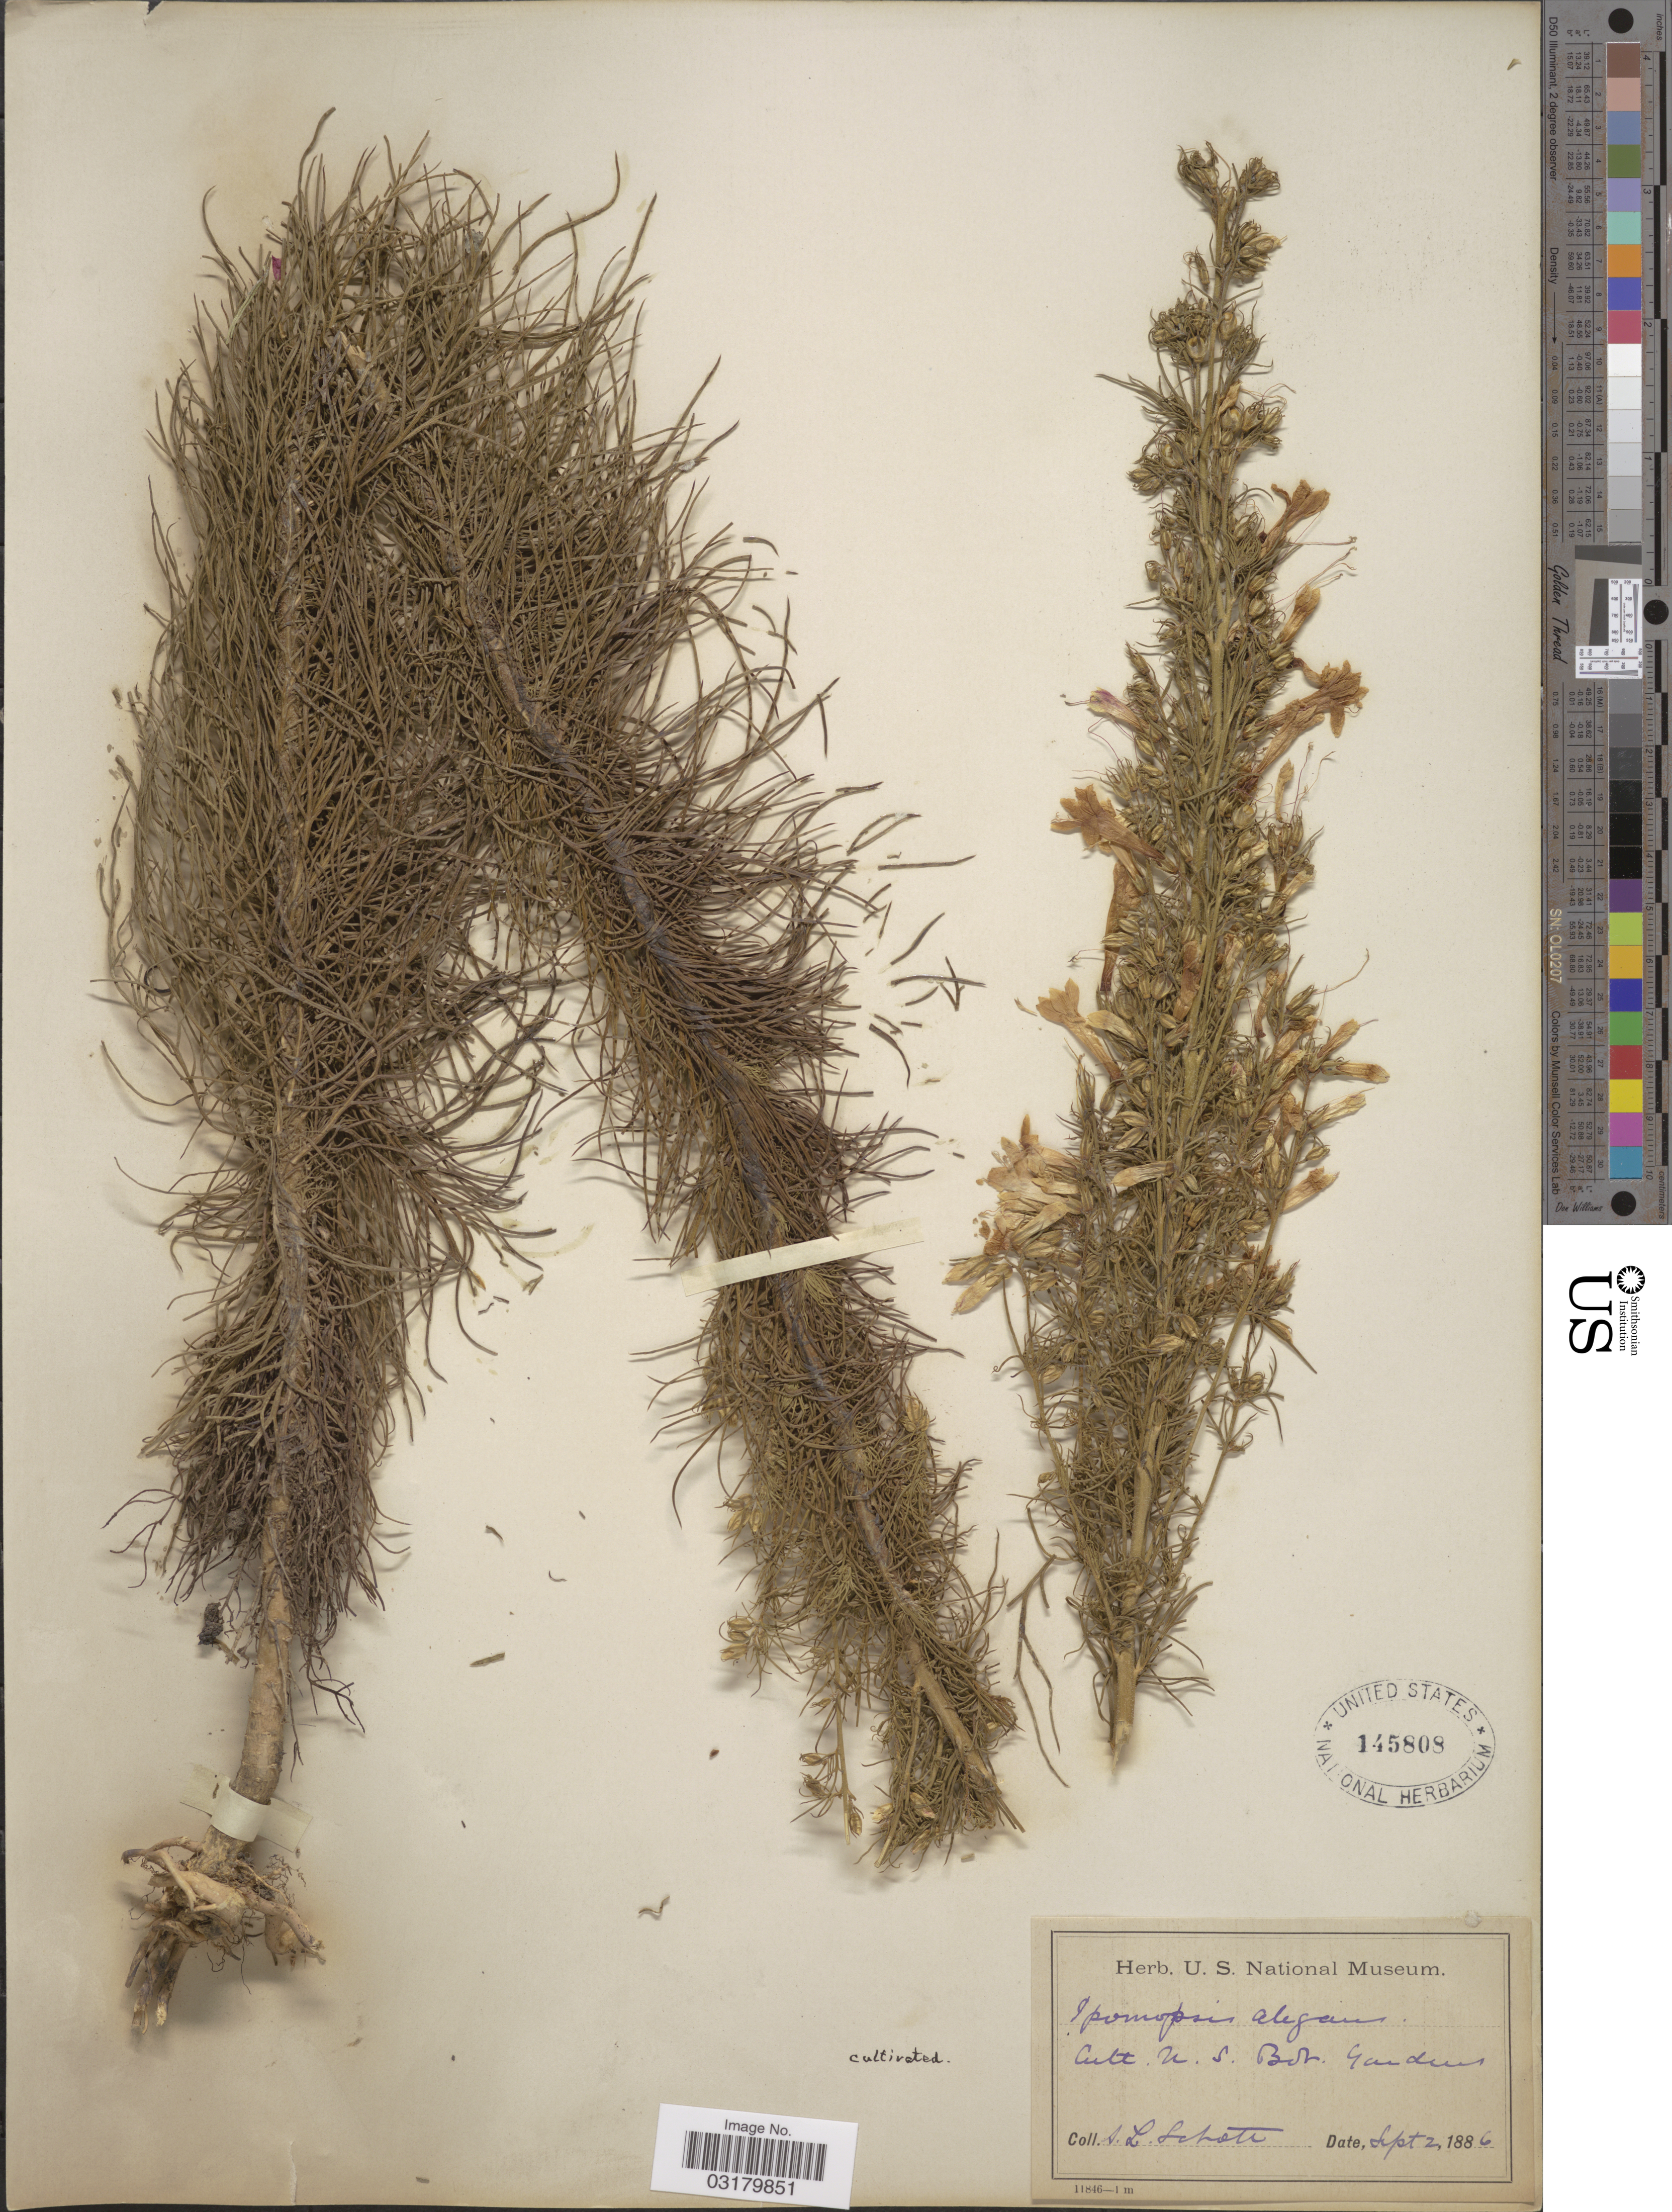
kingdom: Plantae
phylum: Tracheophyta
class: Magnoliopsida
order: Ericales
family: Polemoniaceae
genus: Ipomopsis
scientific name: Ipomopsis rubra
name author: (L.) Wherry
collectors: A. L. Schott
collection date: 1886-09-02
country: United States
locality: Cult. U.S. Bot Gardens.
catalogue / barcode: US 145808